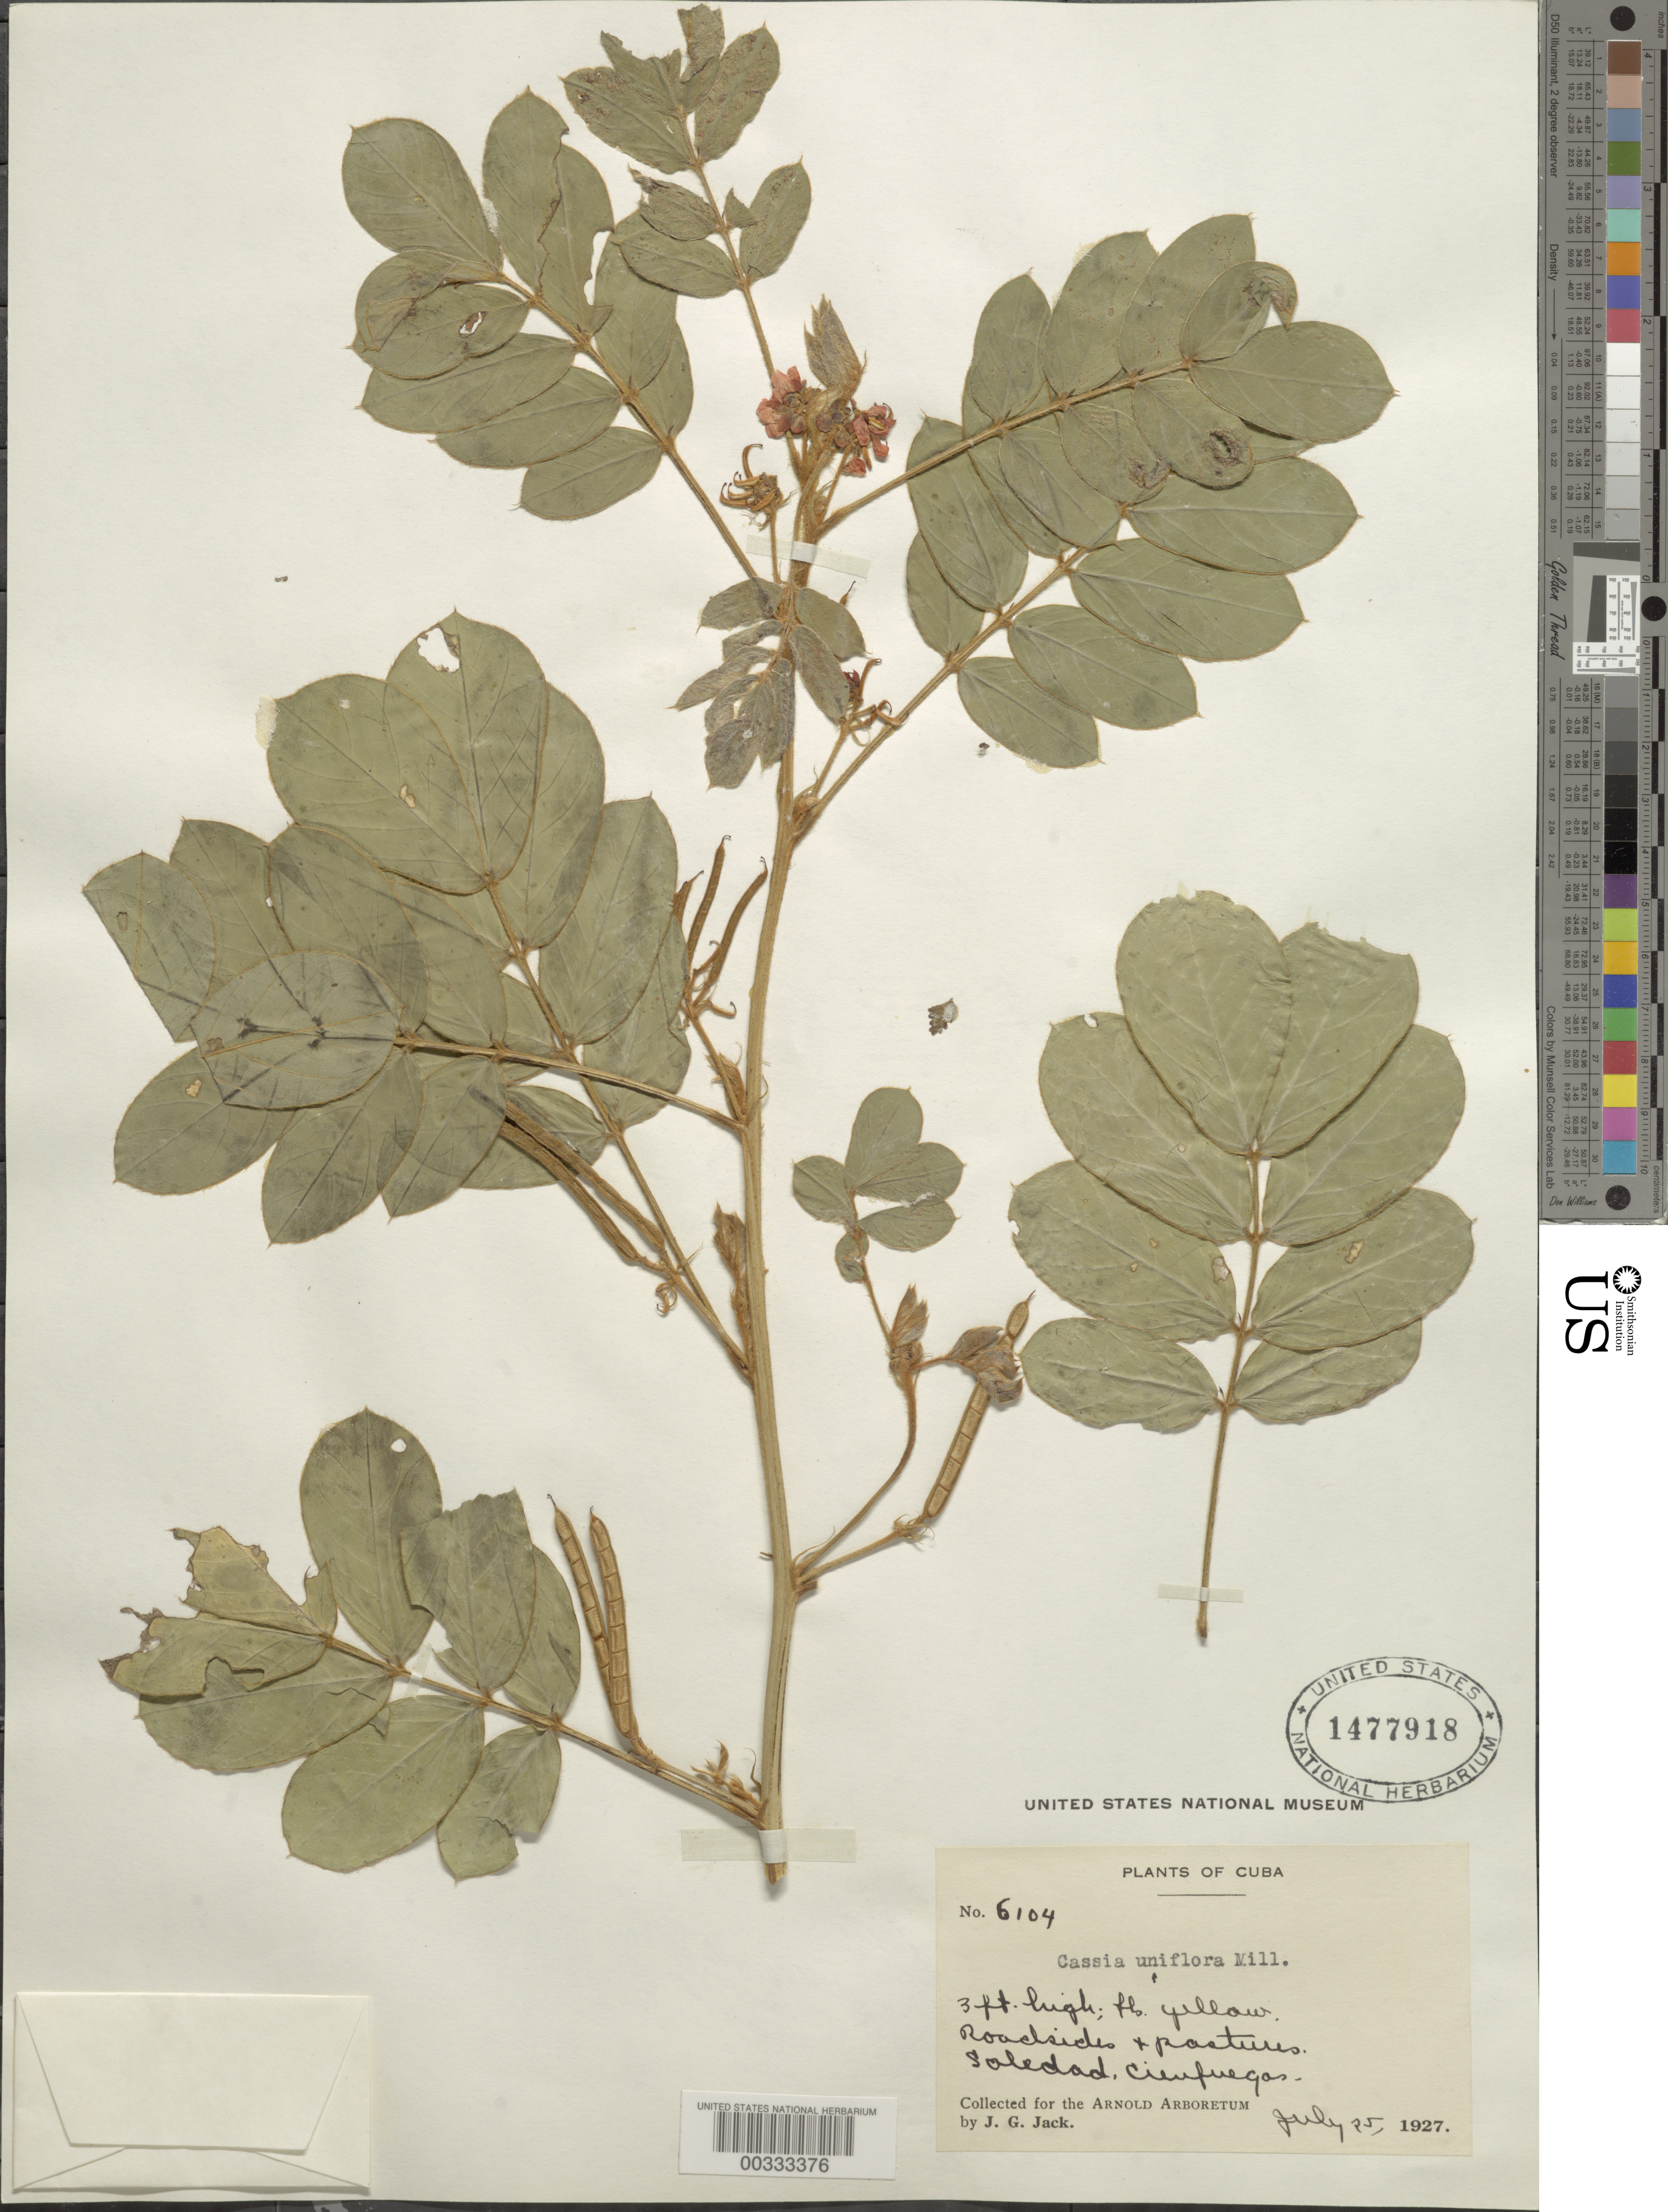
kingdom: Plantae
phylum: Tracheophyta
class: Magnoliopsida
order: Fabales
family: Fabaceae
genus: Senna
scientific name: Senna uniflora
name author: (Mill.) H.S. Irwin & Barneby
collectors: J. G. Jack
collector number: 6104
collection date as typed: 25 Jul 1927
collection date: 1927-07-25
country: Cuba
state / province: Las Villas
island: Greater Antilles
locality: Soledad, cienfuegos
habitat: Roadsides and pastures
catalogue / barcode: US 1477918